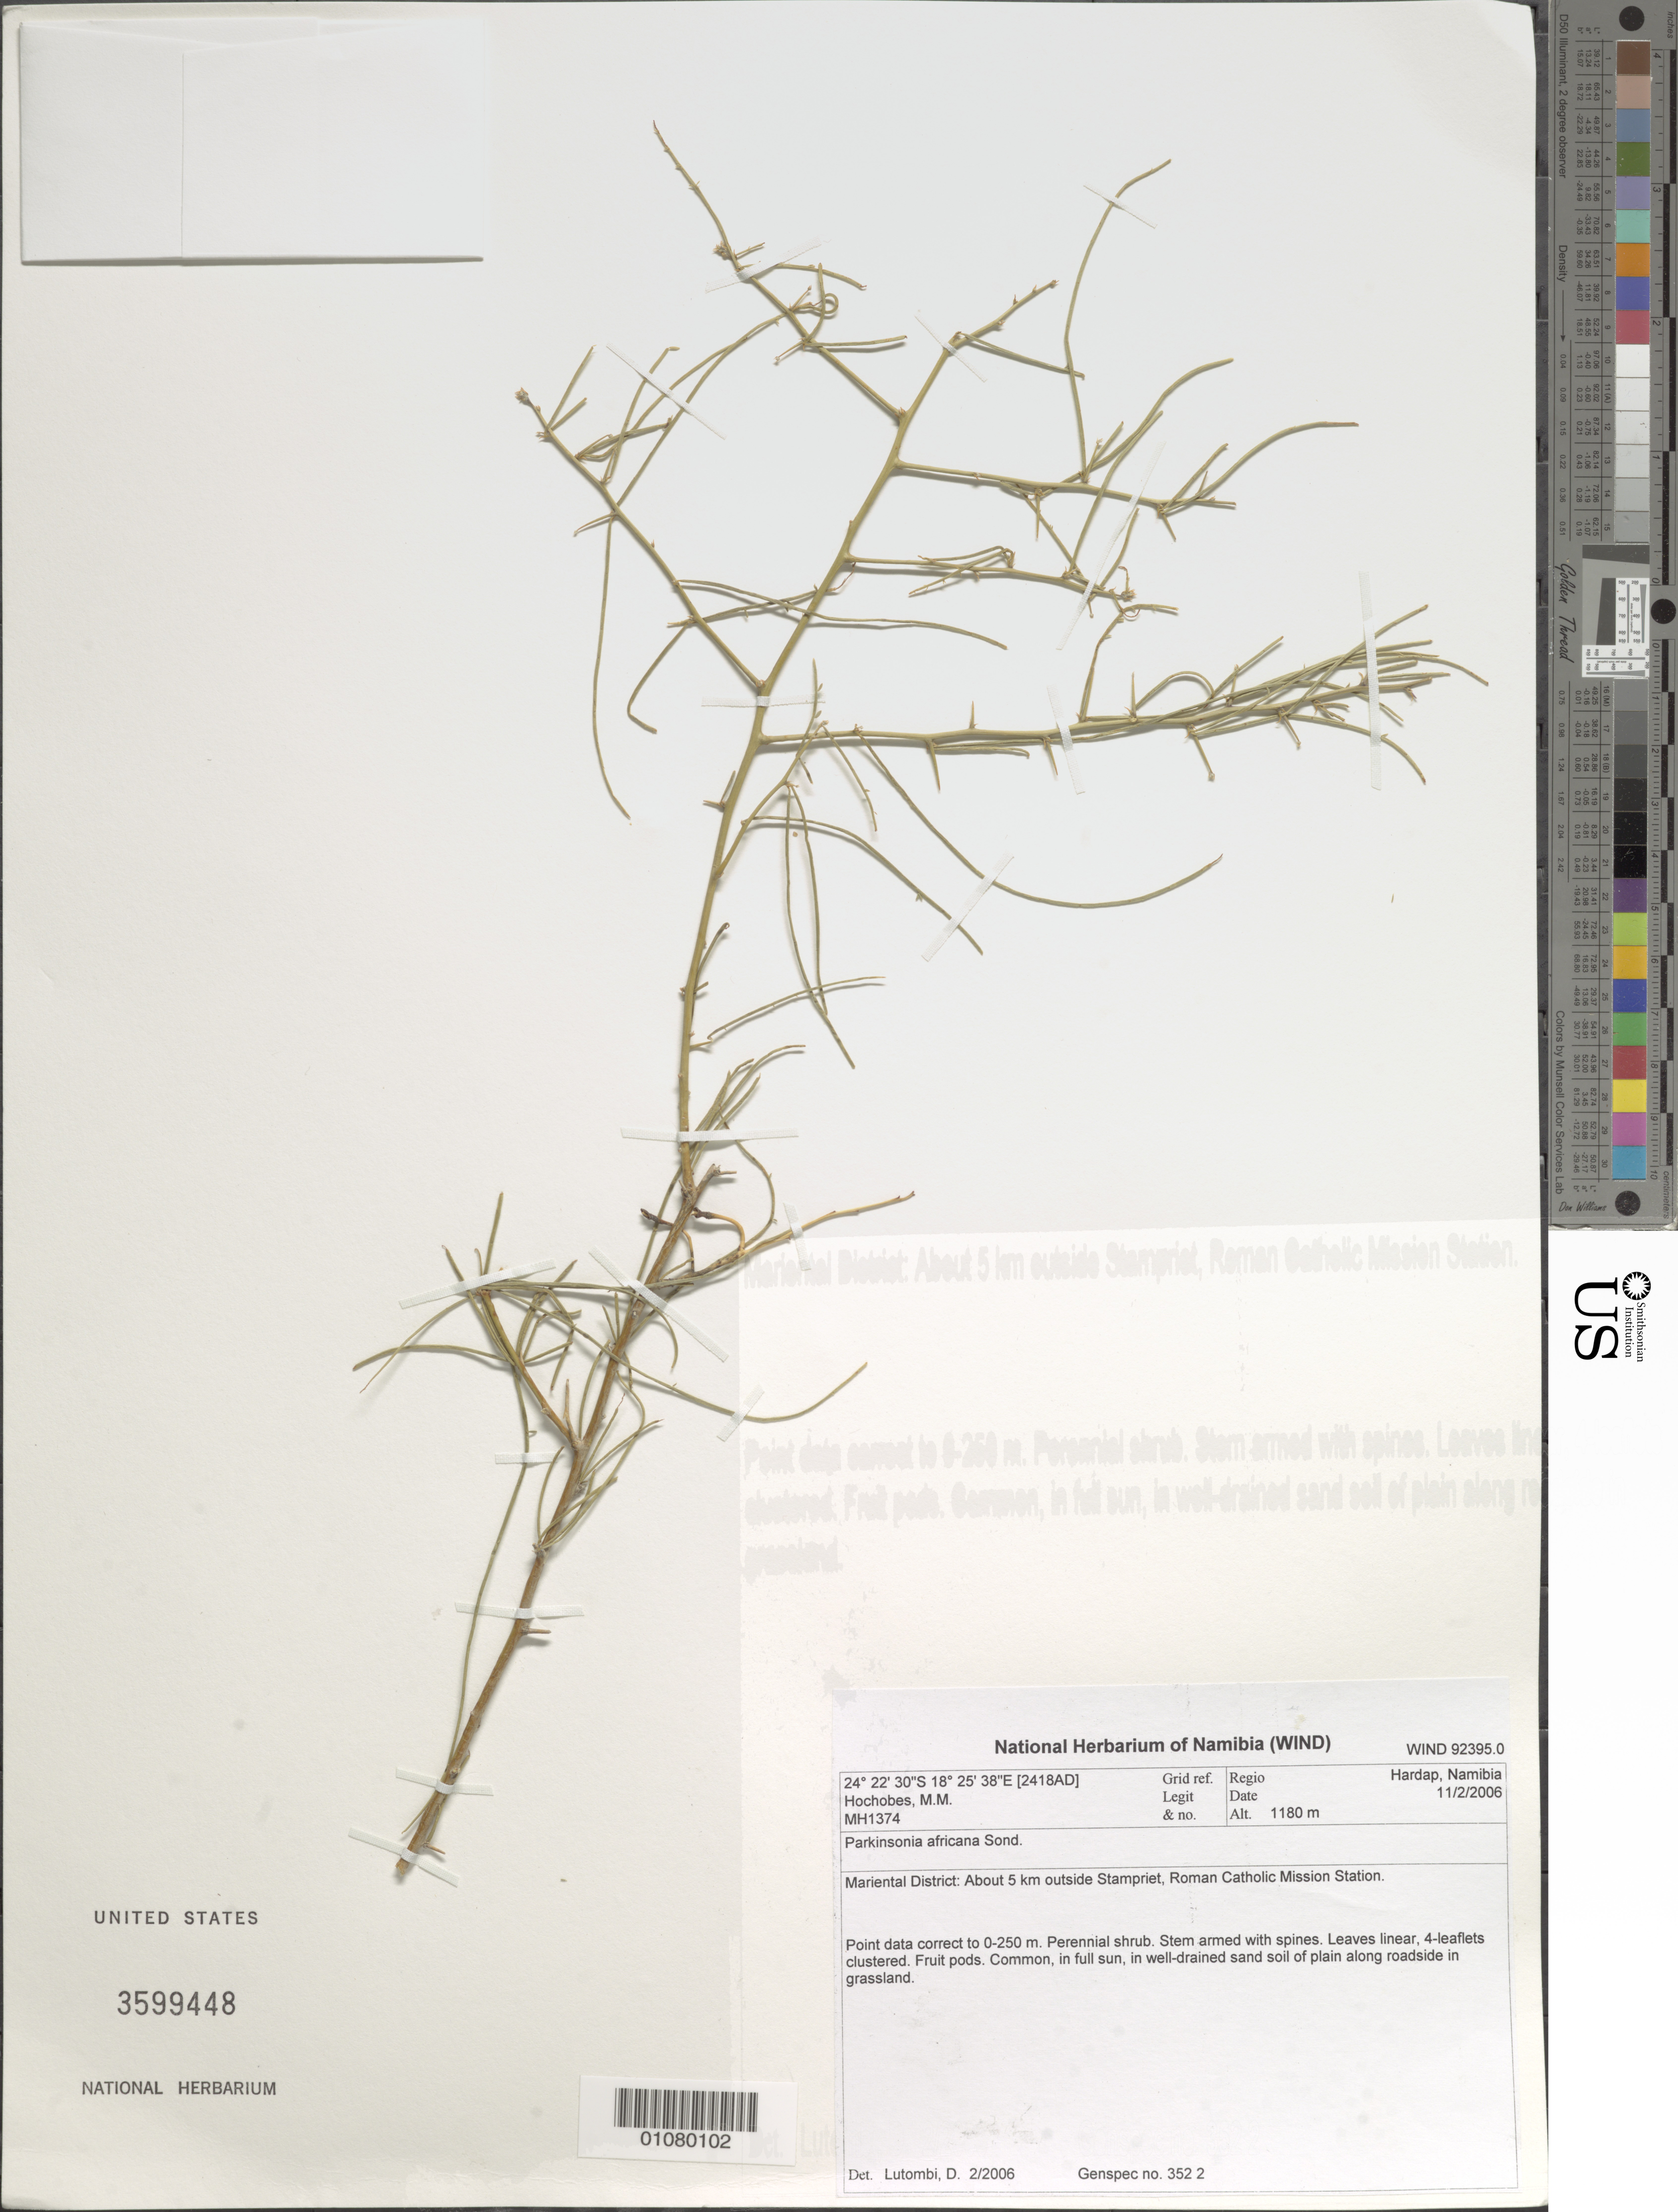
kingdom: Plantae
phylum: Tracheophyta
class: Magnoliopsida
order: Fabales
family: Fabaceae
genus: Parkinsonia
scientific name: Parkinsonia africana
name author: Sond.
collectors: M. Hochobes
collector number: MH 1374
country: Namibia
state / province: Hardap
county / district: Mariental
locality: Outside Stampriet, Roman Catholic Mission Station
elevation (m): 1180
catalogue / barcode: US 3599448